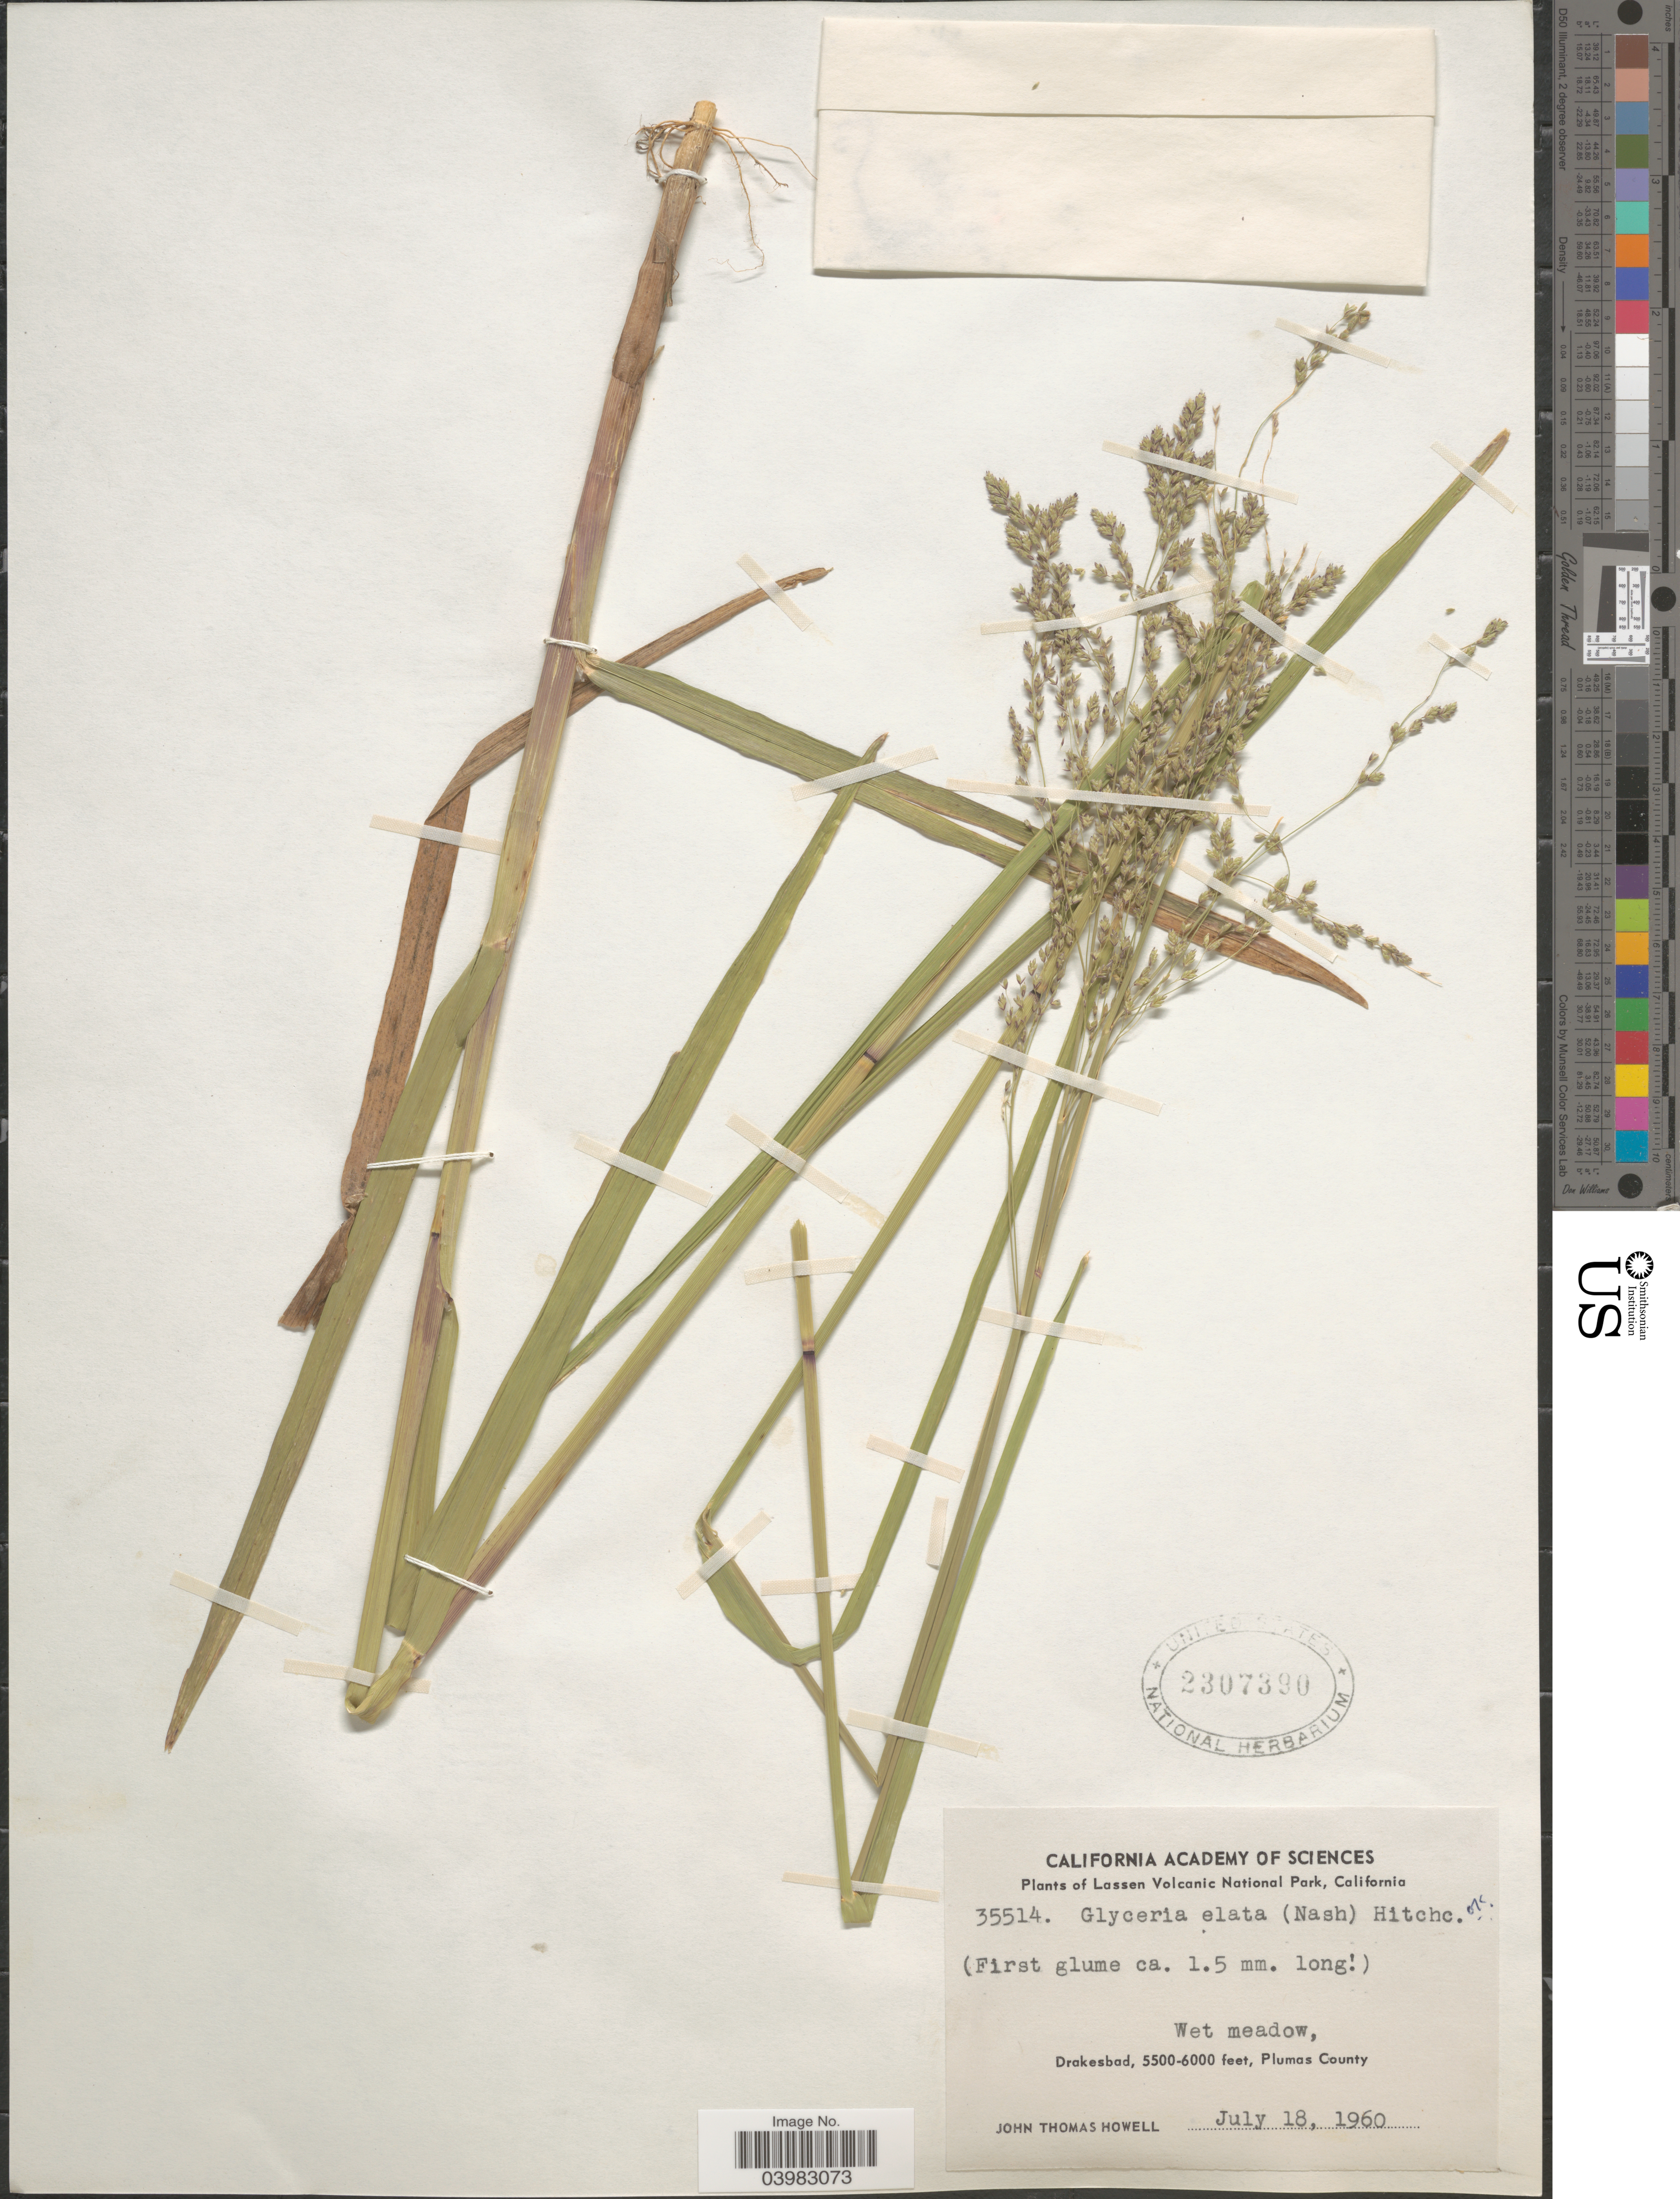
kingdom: Plantae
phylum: Tracheophyta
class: Liliopsida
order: Poales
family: Poaceae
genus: Glyceria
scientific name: Glyceria elata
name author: (Nash) M.E. Jones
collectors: J. T. Howell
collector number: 35514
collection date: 1960-07-18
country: United States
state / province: California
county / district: Plumas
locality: Lassen Volcanic National Park. Drakesbad, Plumas County.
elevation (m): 1676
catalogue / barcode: US 2307390